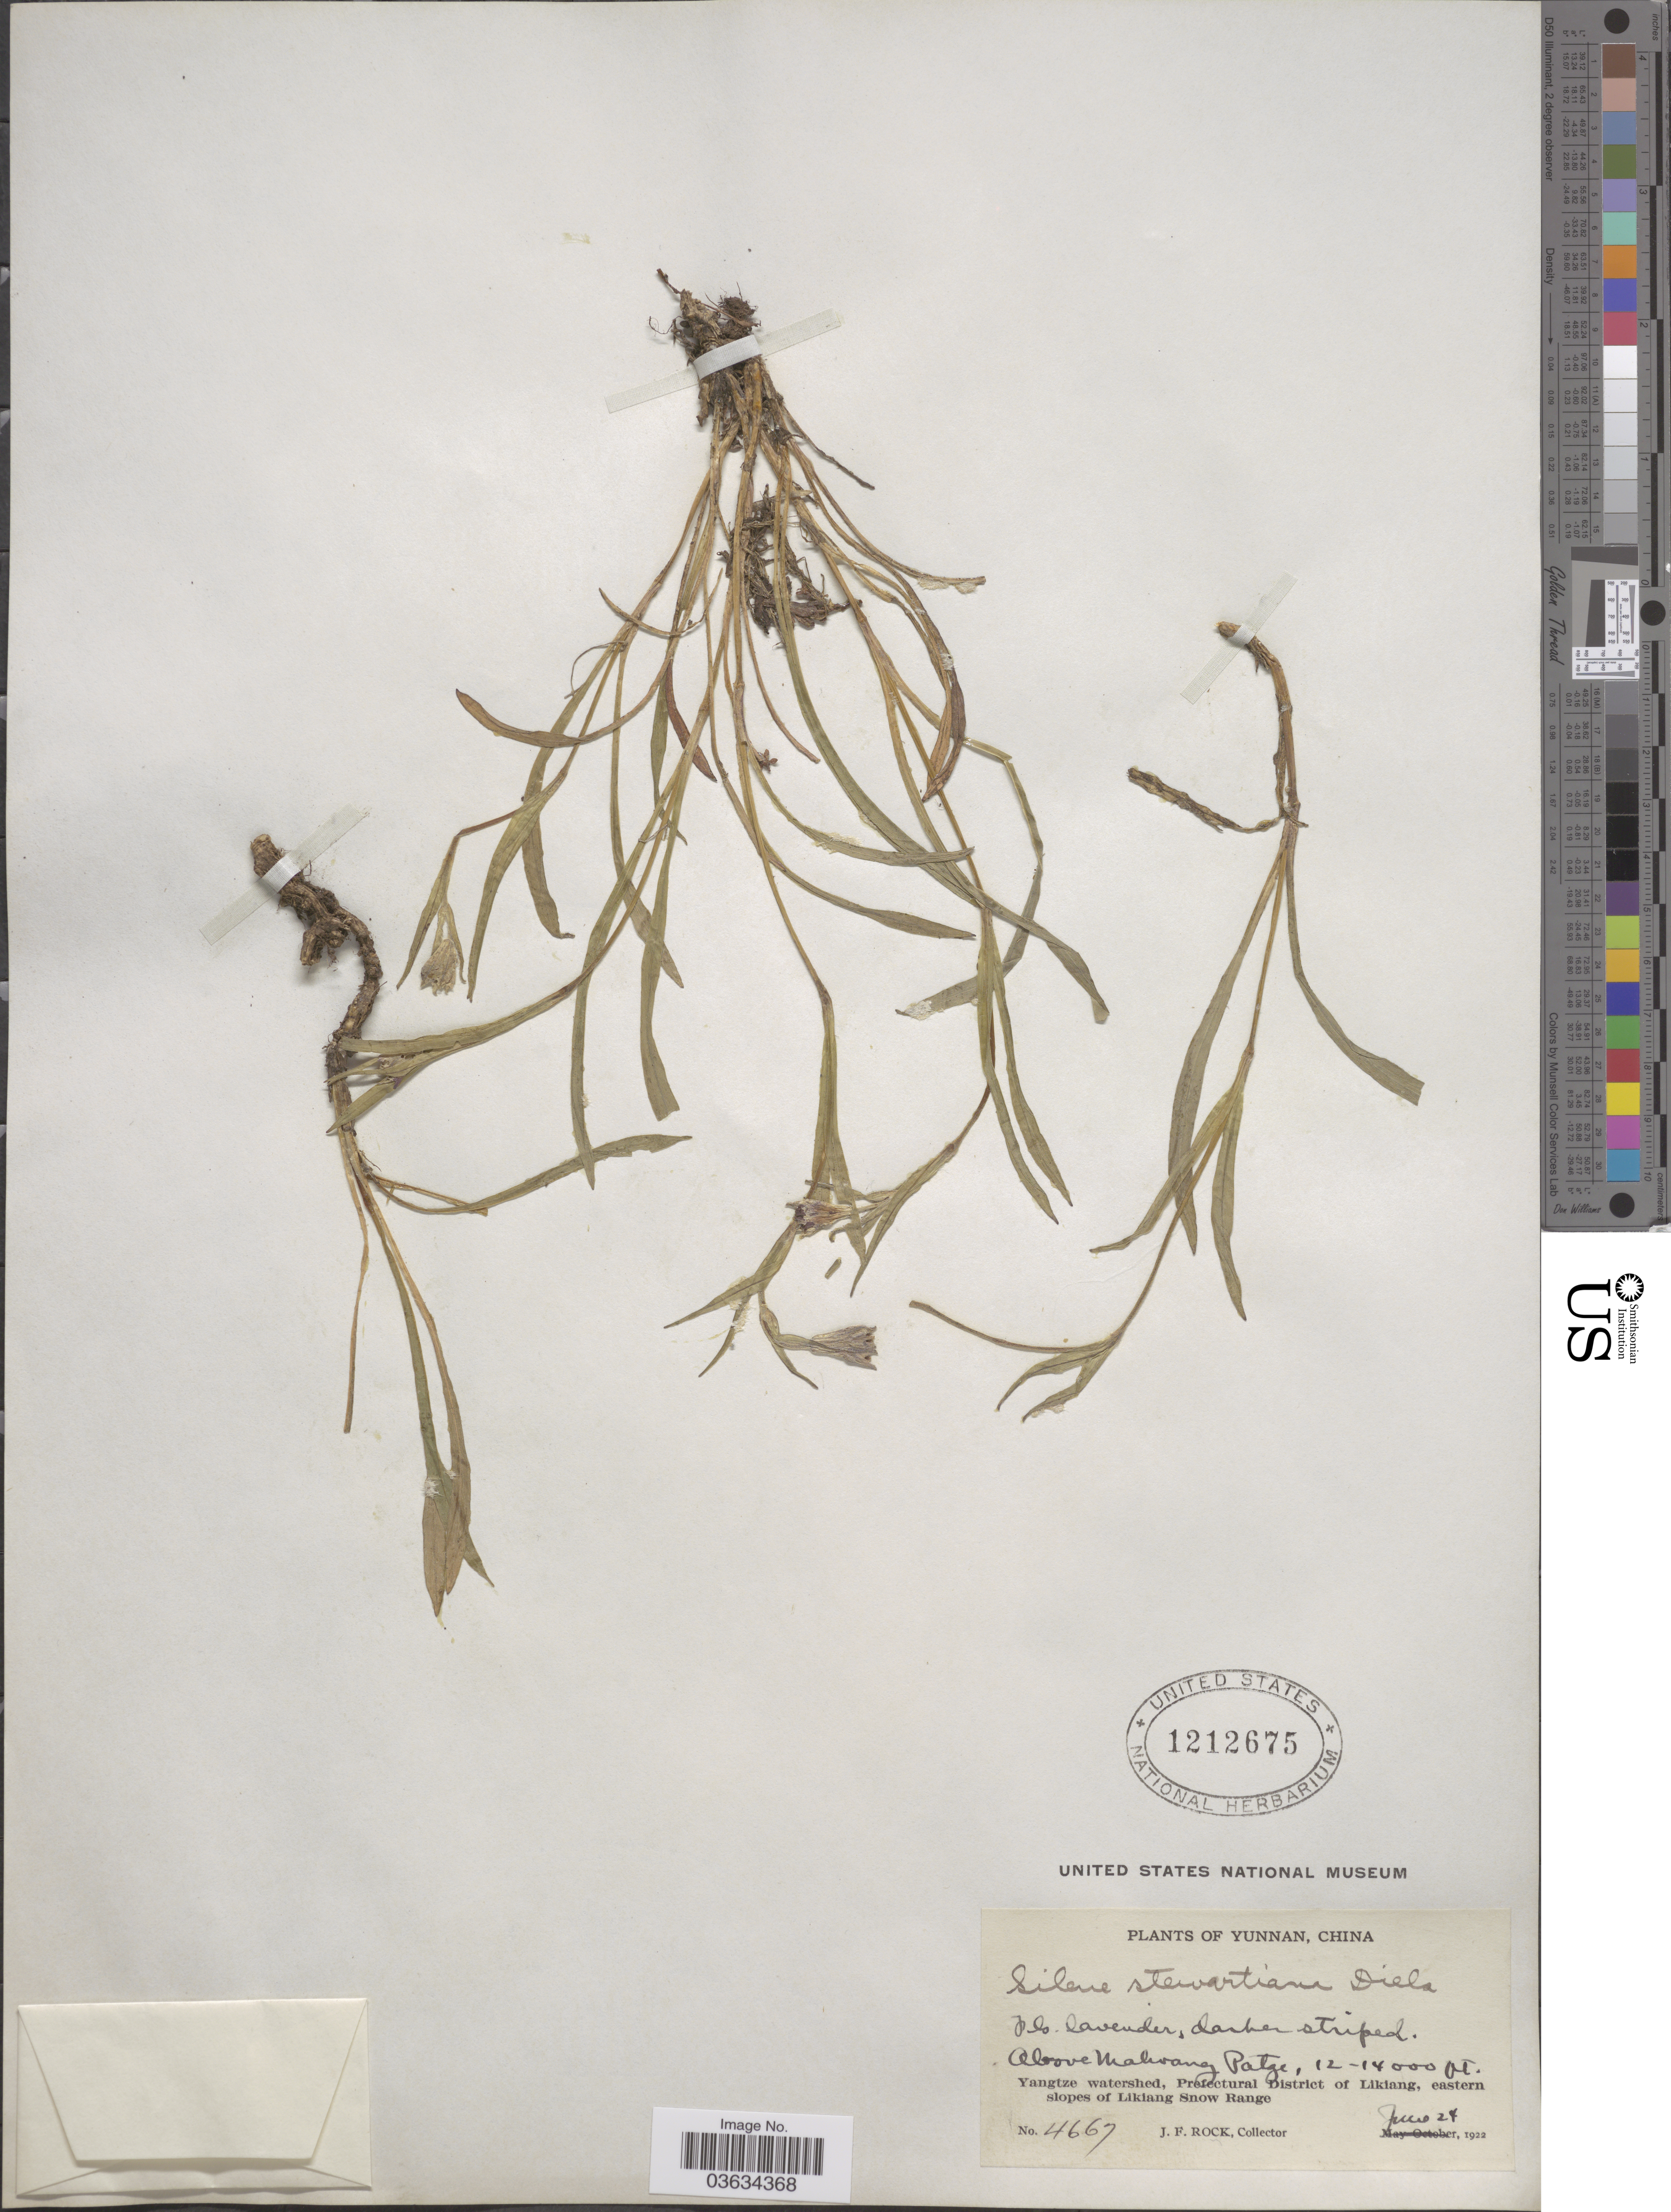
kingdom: Plantae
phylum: Tracheophyta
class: Magnoliopsida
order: Caryophyllales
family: Caryophyllaceae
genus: Silene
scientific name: Silene stewartiana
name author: Diels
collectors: J. Rock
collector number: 4667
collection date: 1922-06-24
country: China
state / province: Yunnan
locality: Above Makong Patze. Yangtze watershed, Prefectural District of Likiang, eastern slopes of Likiang Snow Range.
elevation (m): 3658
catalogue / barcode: US 1212675